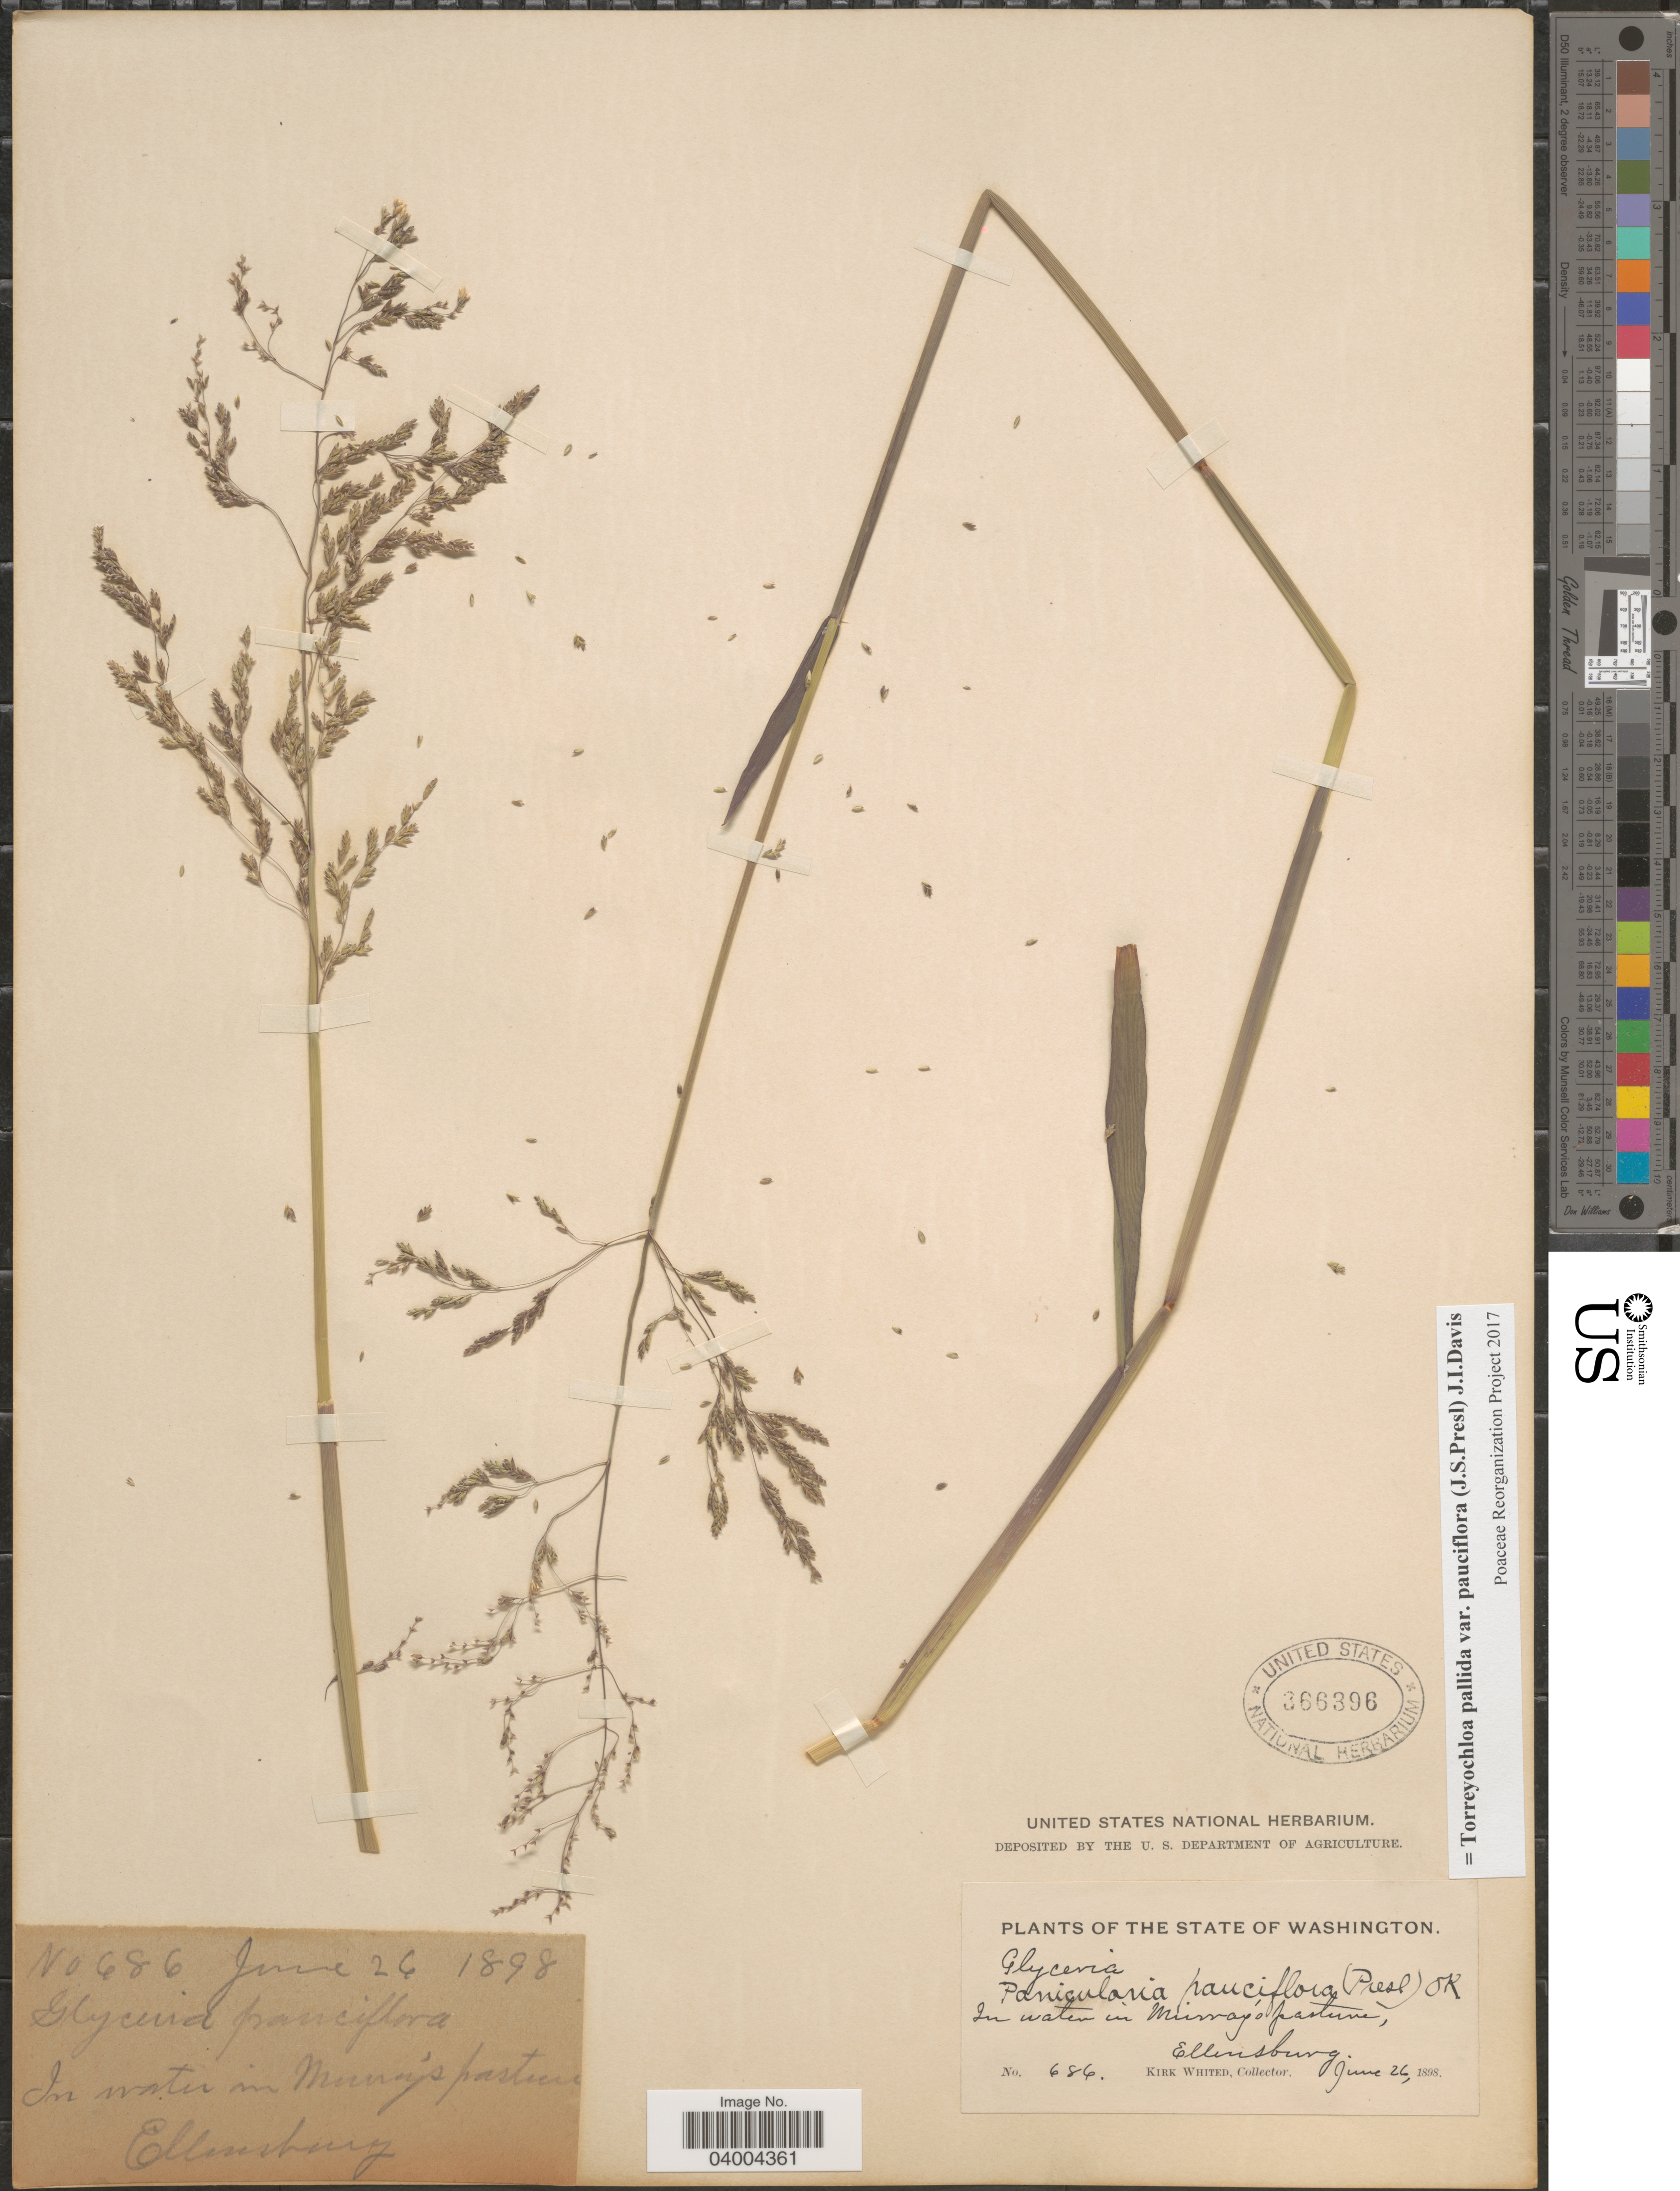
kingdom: Plantae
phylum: Tracheophyta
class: Liliopsida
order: Poales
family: Poaceae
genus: Torreyochloa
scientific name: Torreyochloa pallida var. pauciflora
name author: (J. Presl) J.I. Davis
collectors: K. Whited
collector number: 686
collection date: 1898-06-26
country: United States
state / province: Washington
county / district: Kittitas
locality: In water in Murray's pasture, Ellensburg.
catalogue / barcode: US 366396